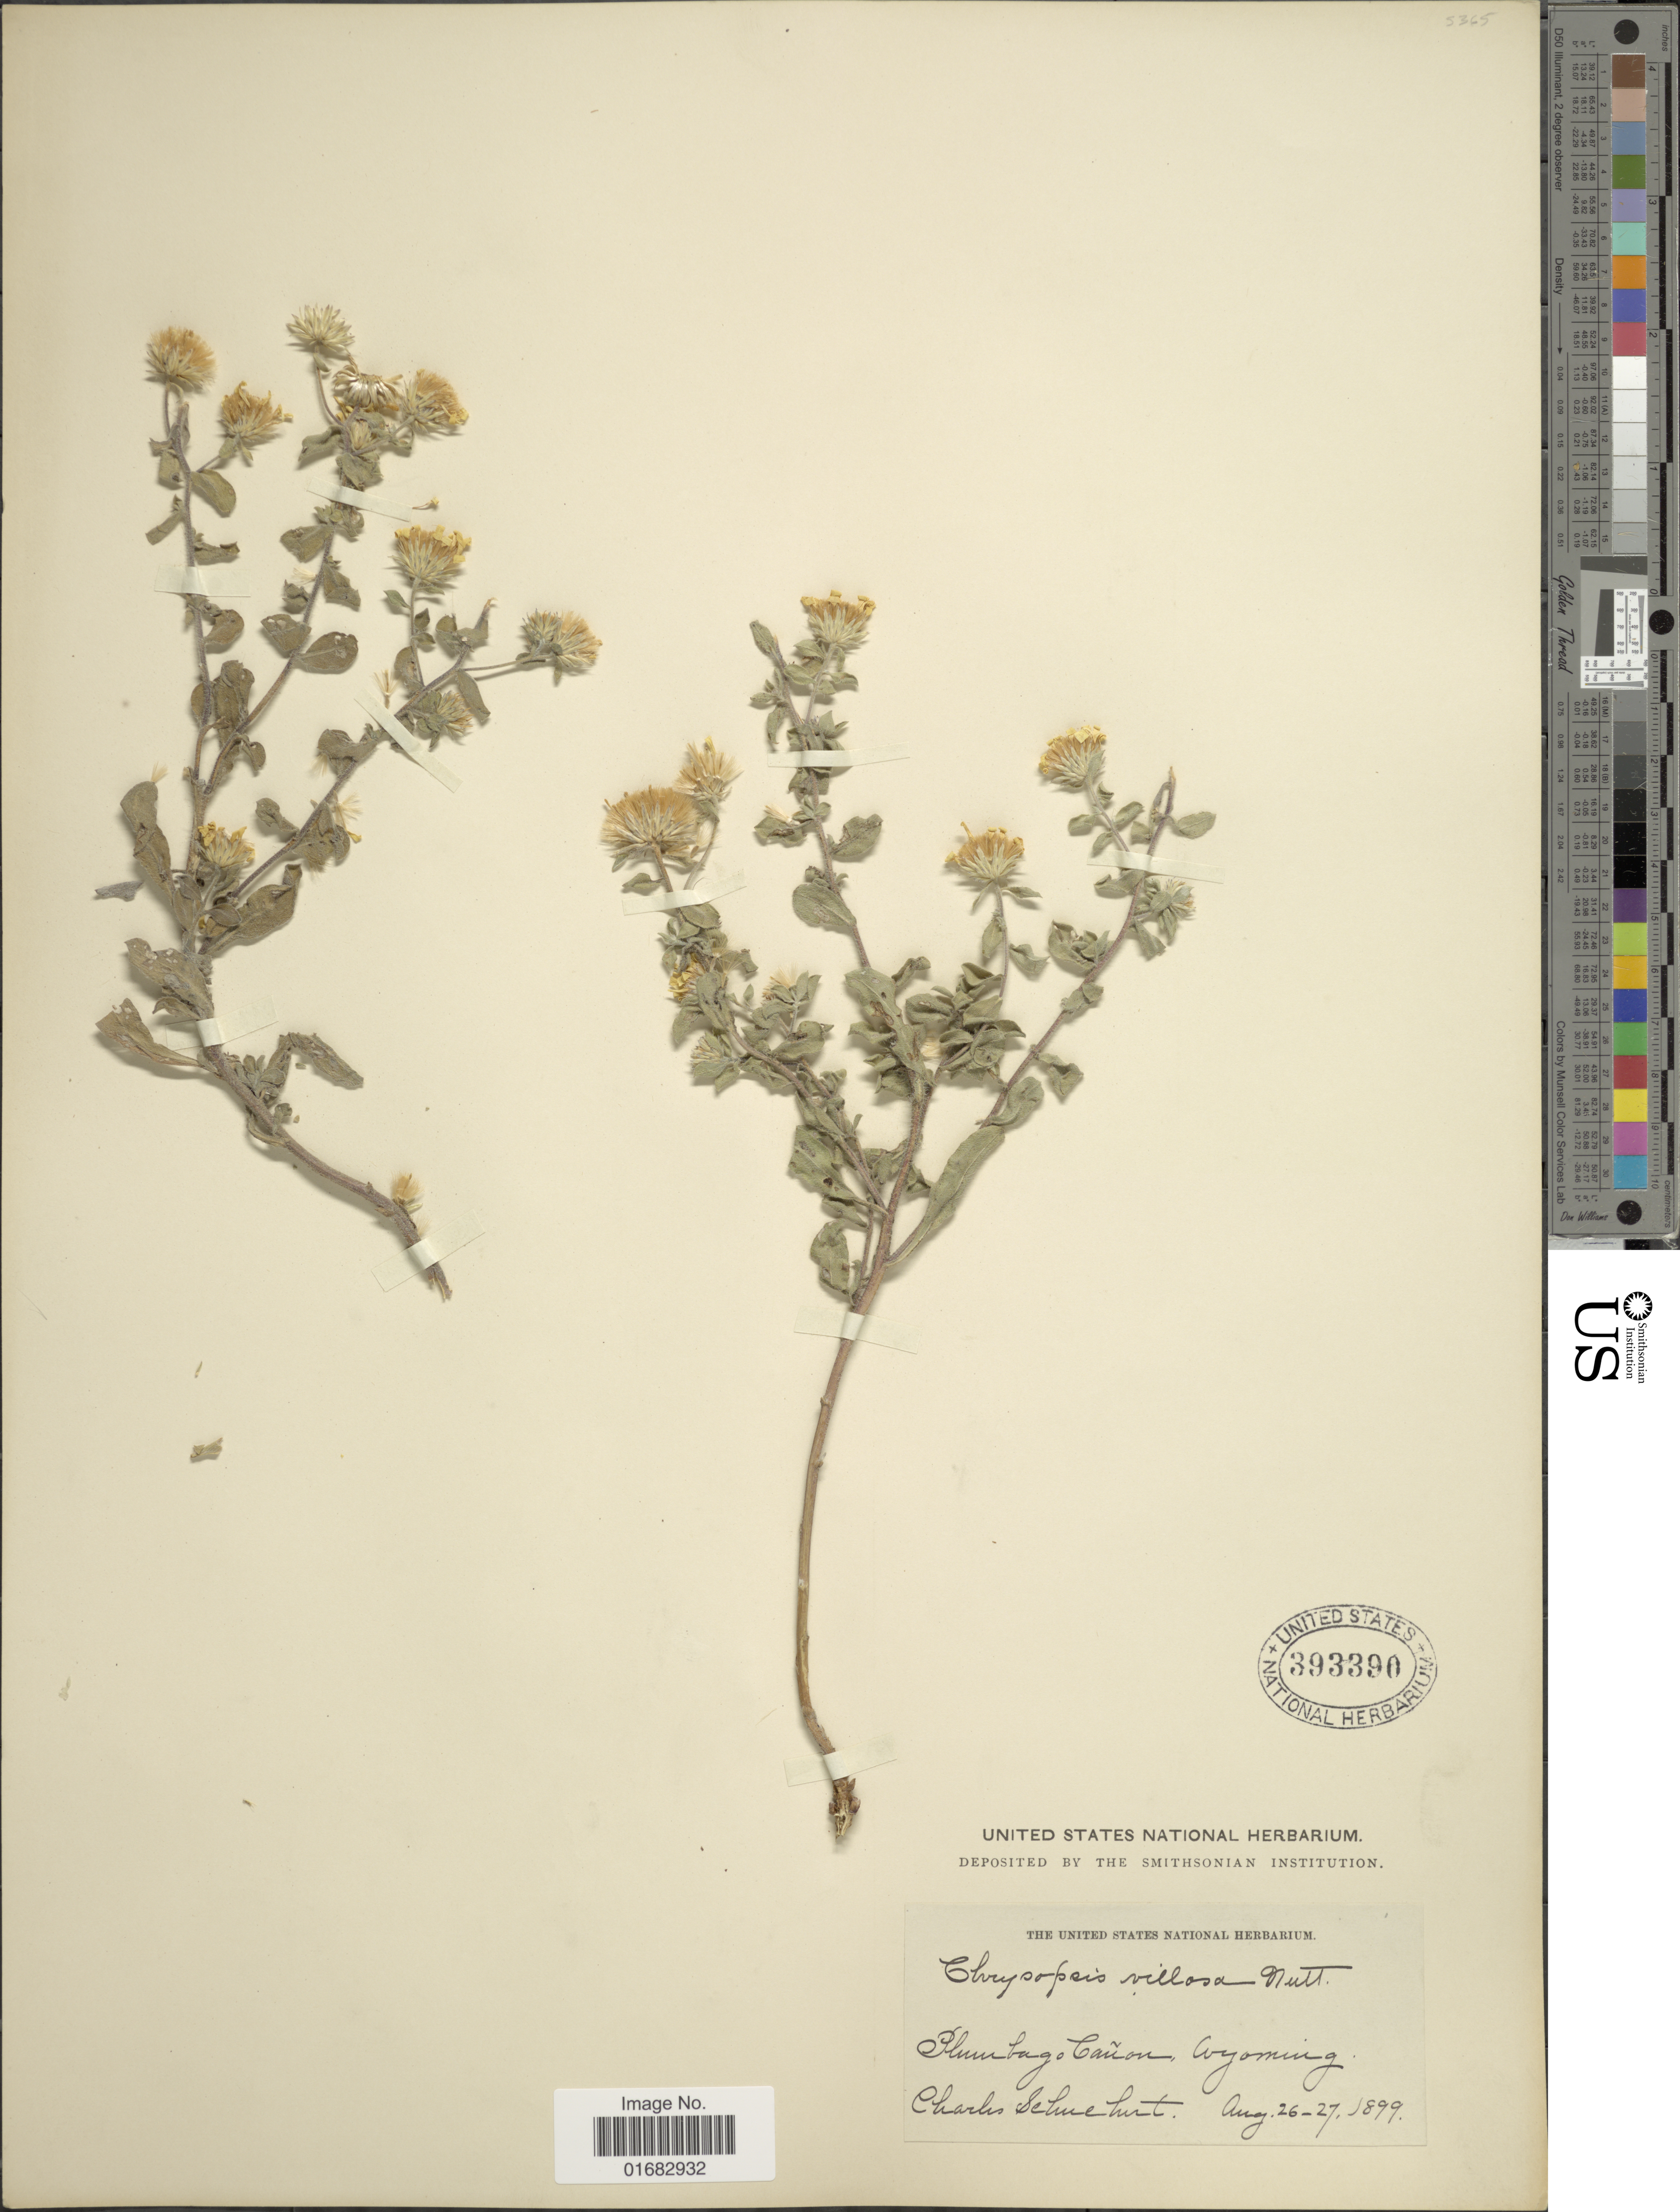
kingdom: Plantae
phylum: Tracheophyta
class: Magnoliopsida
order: Asterales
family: Asteraceae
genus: Heterotheca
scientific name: Heterotheca villosa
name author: (Pursh) Shinners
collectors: C. Schuchert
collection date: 1899-08-26/1899-08-27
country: United States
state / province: Wyoming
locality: Humbago Cañon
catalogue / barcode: US 393390